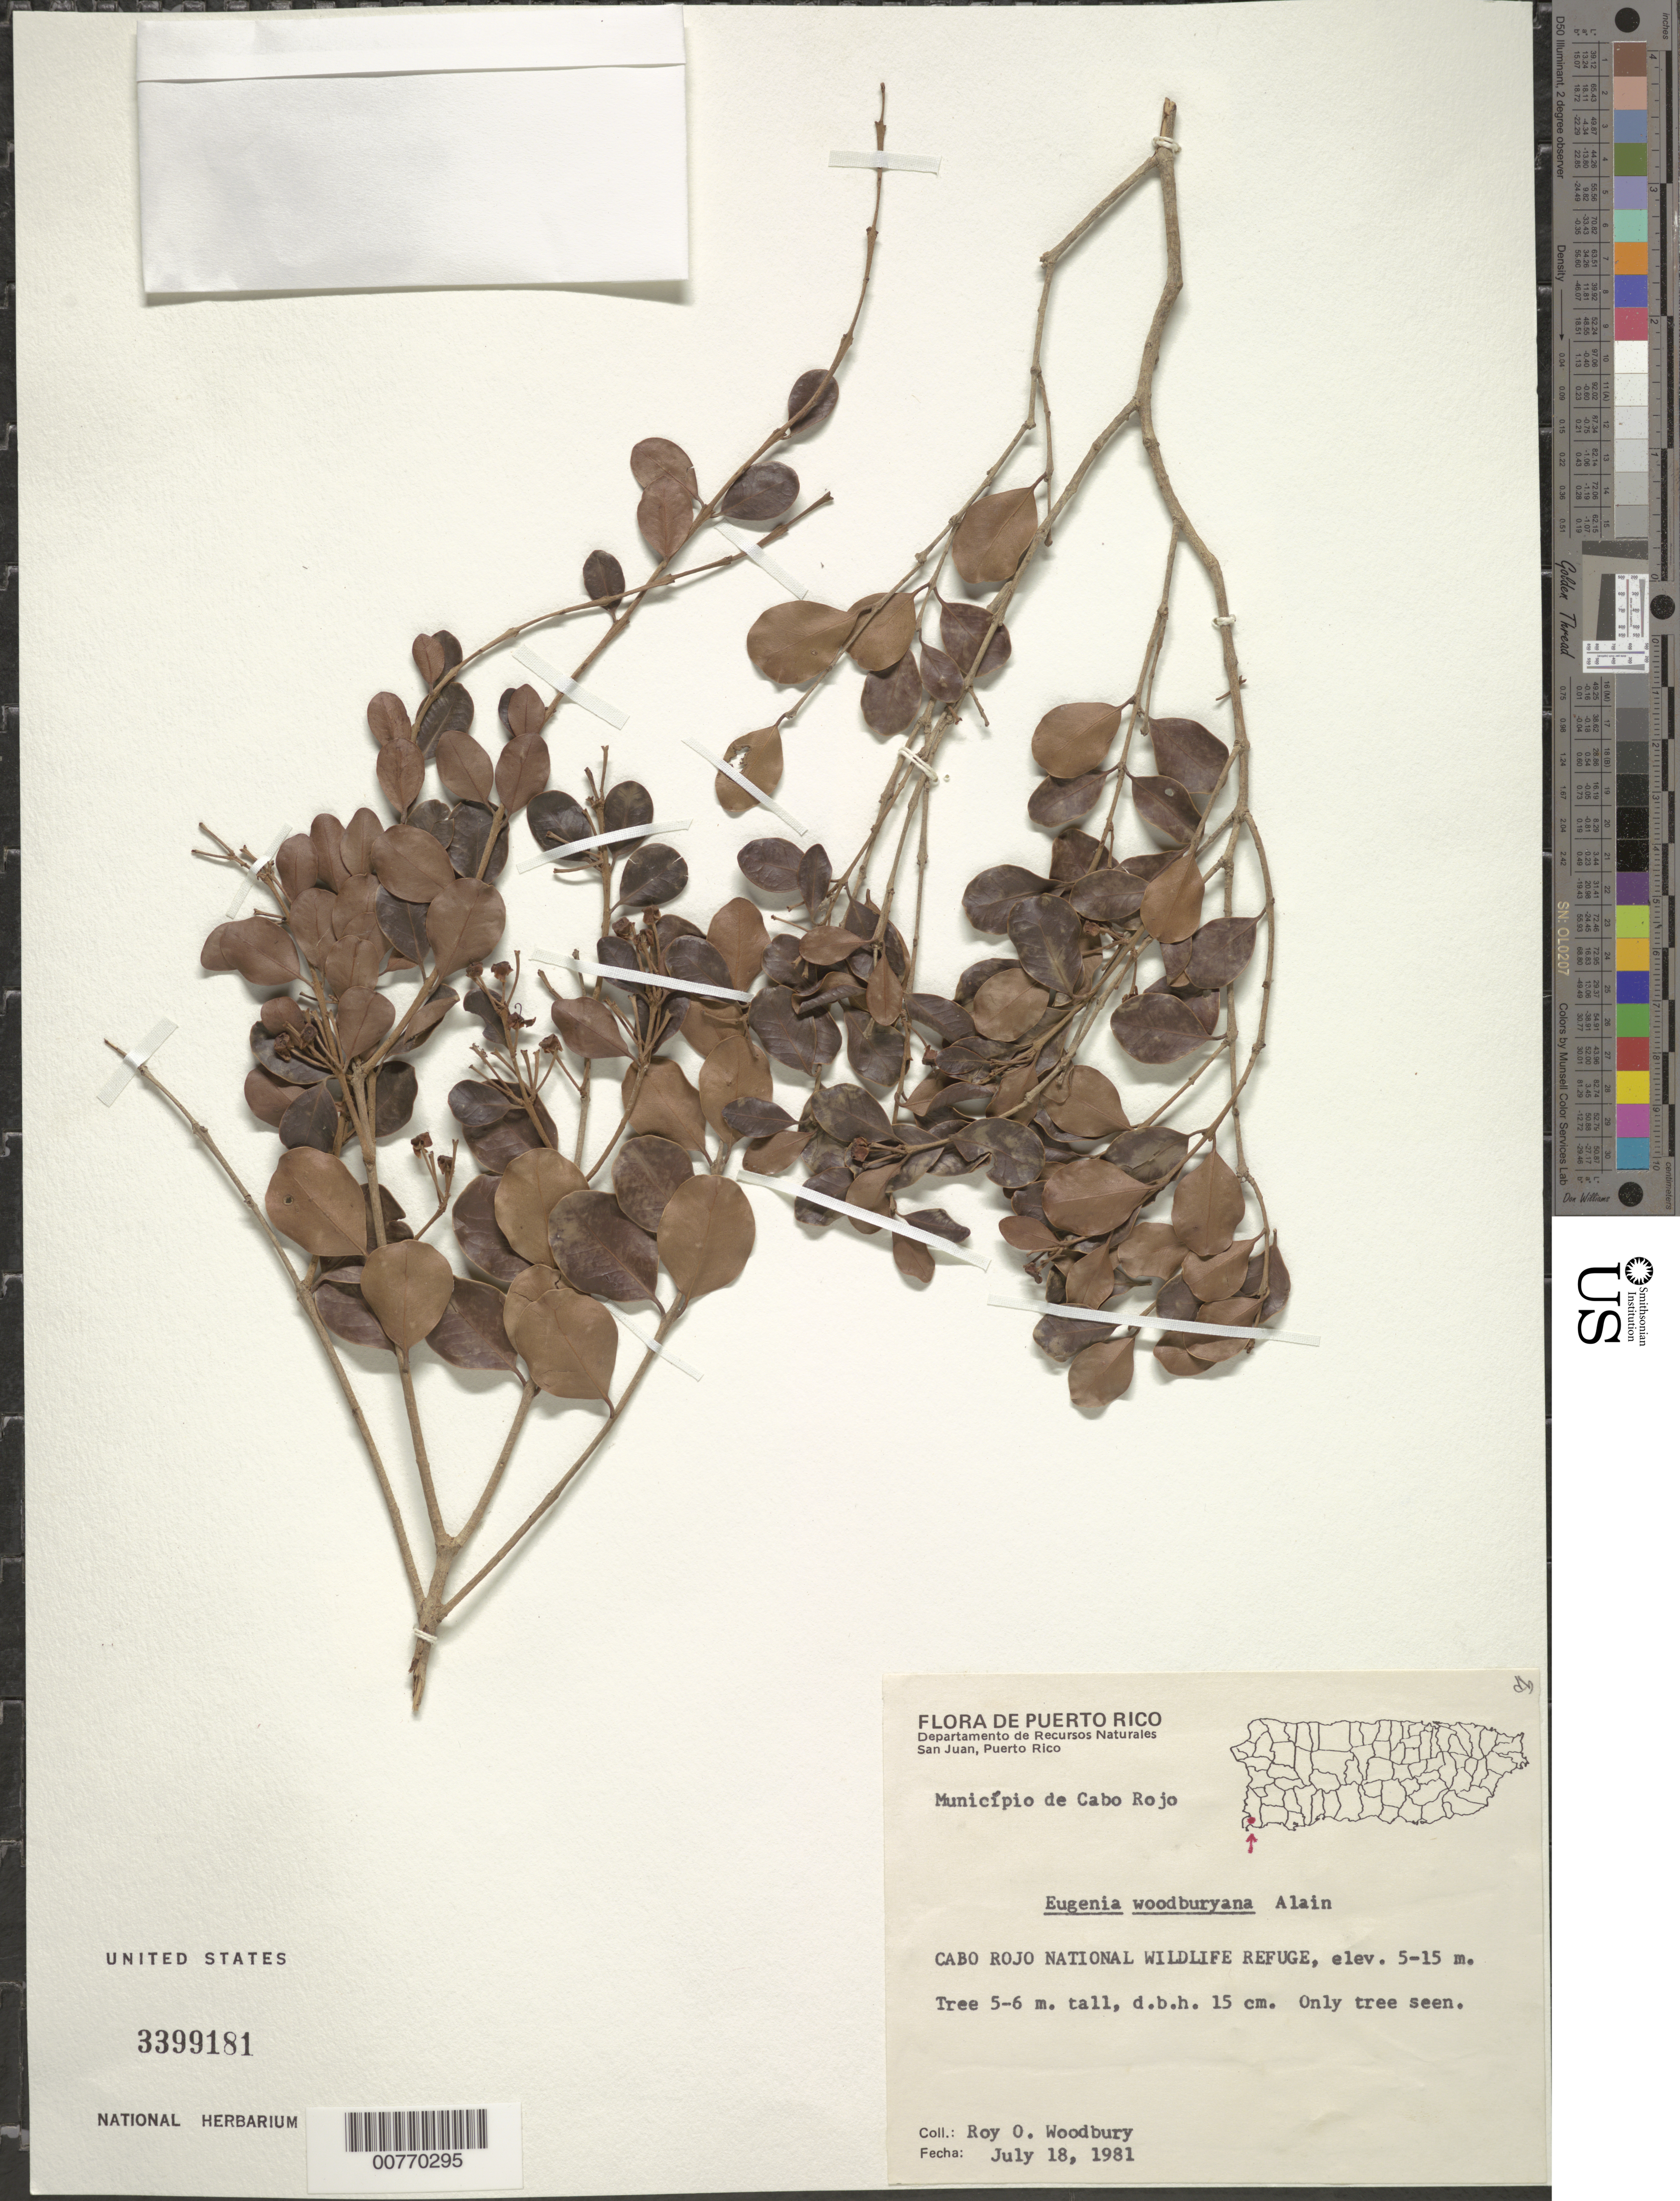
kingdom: Plantae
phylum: Tracheophyta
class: Magnoliopsida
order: Myrtales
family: Myrtaceae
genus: Eugenia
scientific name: Eugenia woodburyana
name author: Alain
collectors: R. O. Woodbury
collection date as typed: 18 Jul 1981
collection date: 1981-07-18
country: Puerto Rico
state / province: Cabo Rojo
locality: Cabo Rojo National Wildlife Refuge.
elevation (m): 5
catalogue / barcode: US 3399181